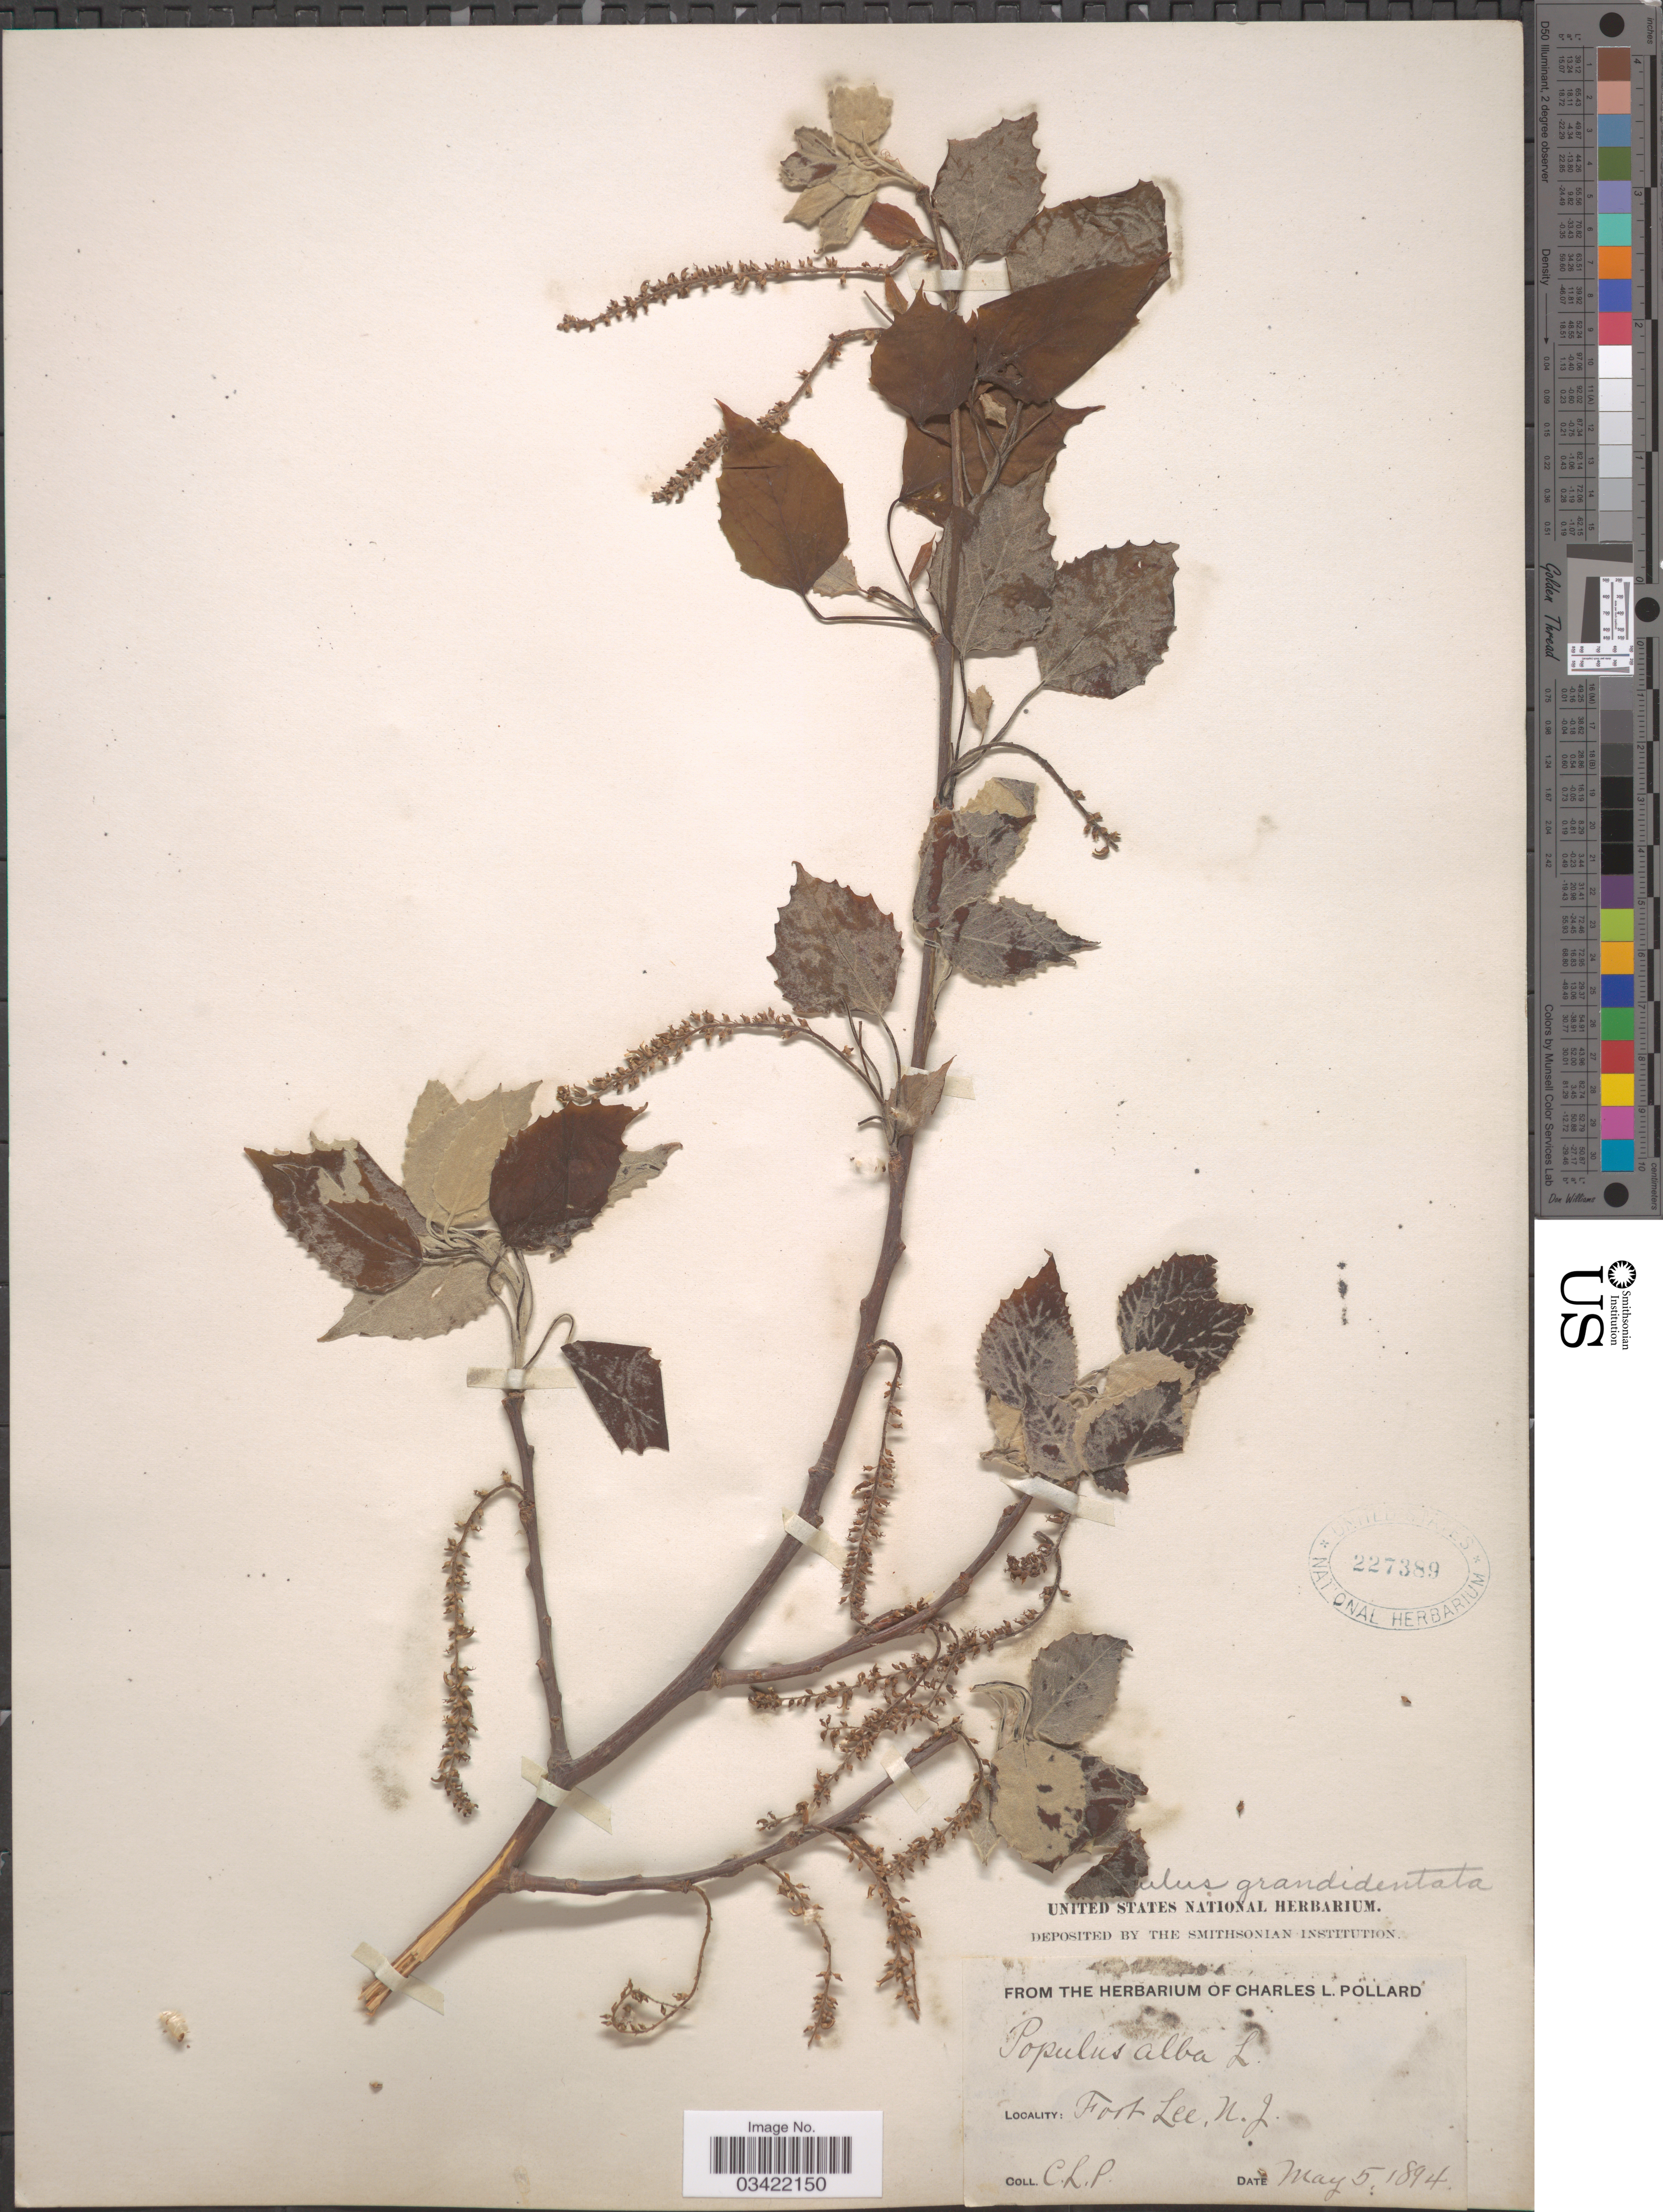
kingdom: Plantae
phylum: Tracheophyta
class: Magnoliopsida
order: Malpighiales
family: Salicaceae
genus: Populus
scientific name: Populus grandidentata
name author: Michx.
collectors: C. L. Pollard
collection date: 1894-05-05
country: United States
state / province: New Jersey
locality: Fort Lee.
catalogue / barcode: US 227389